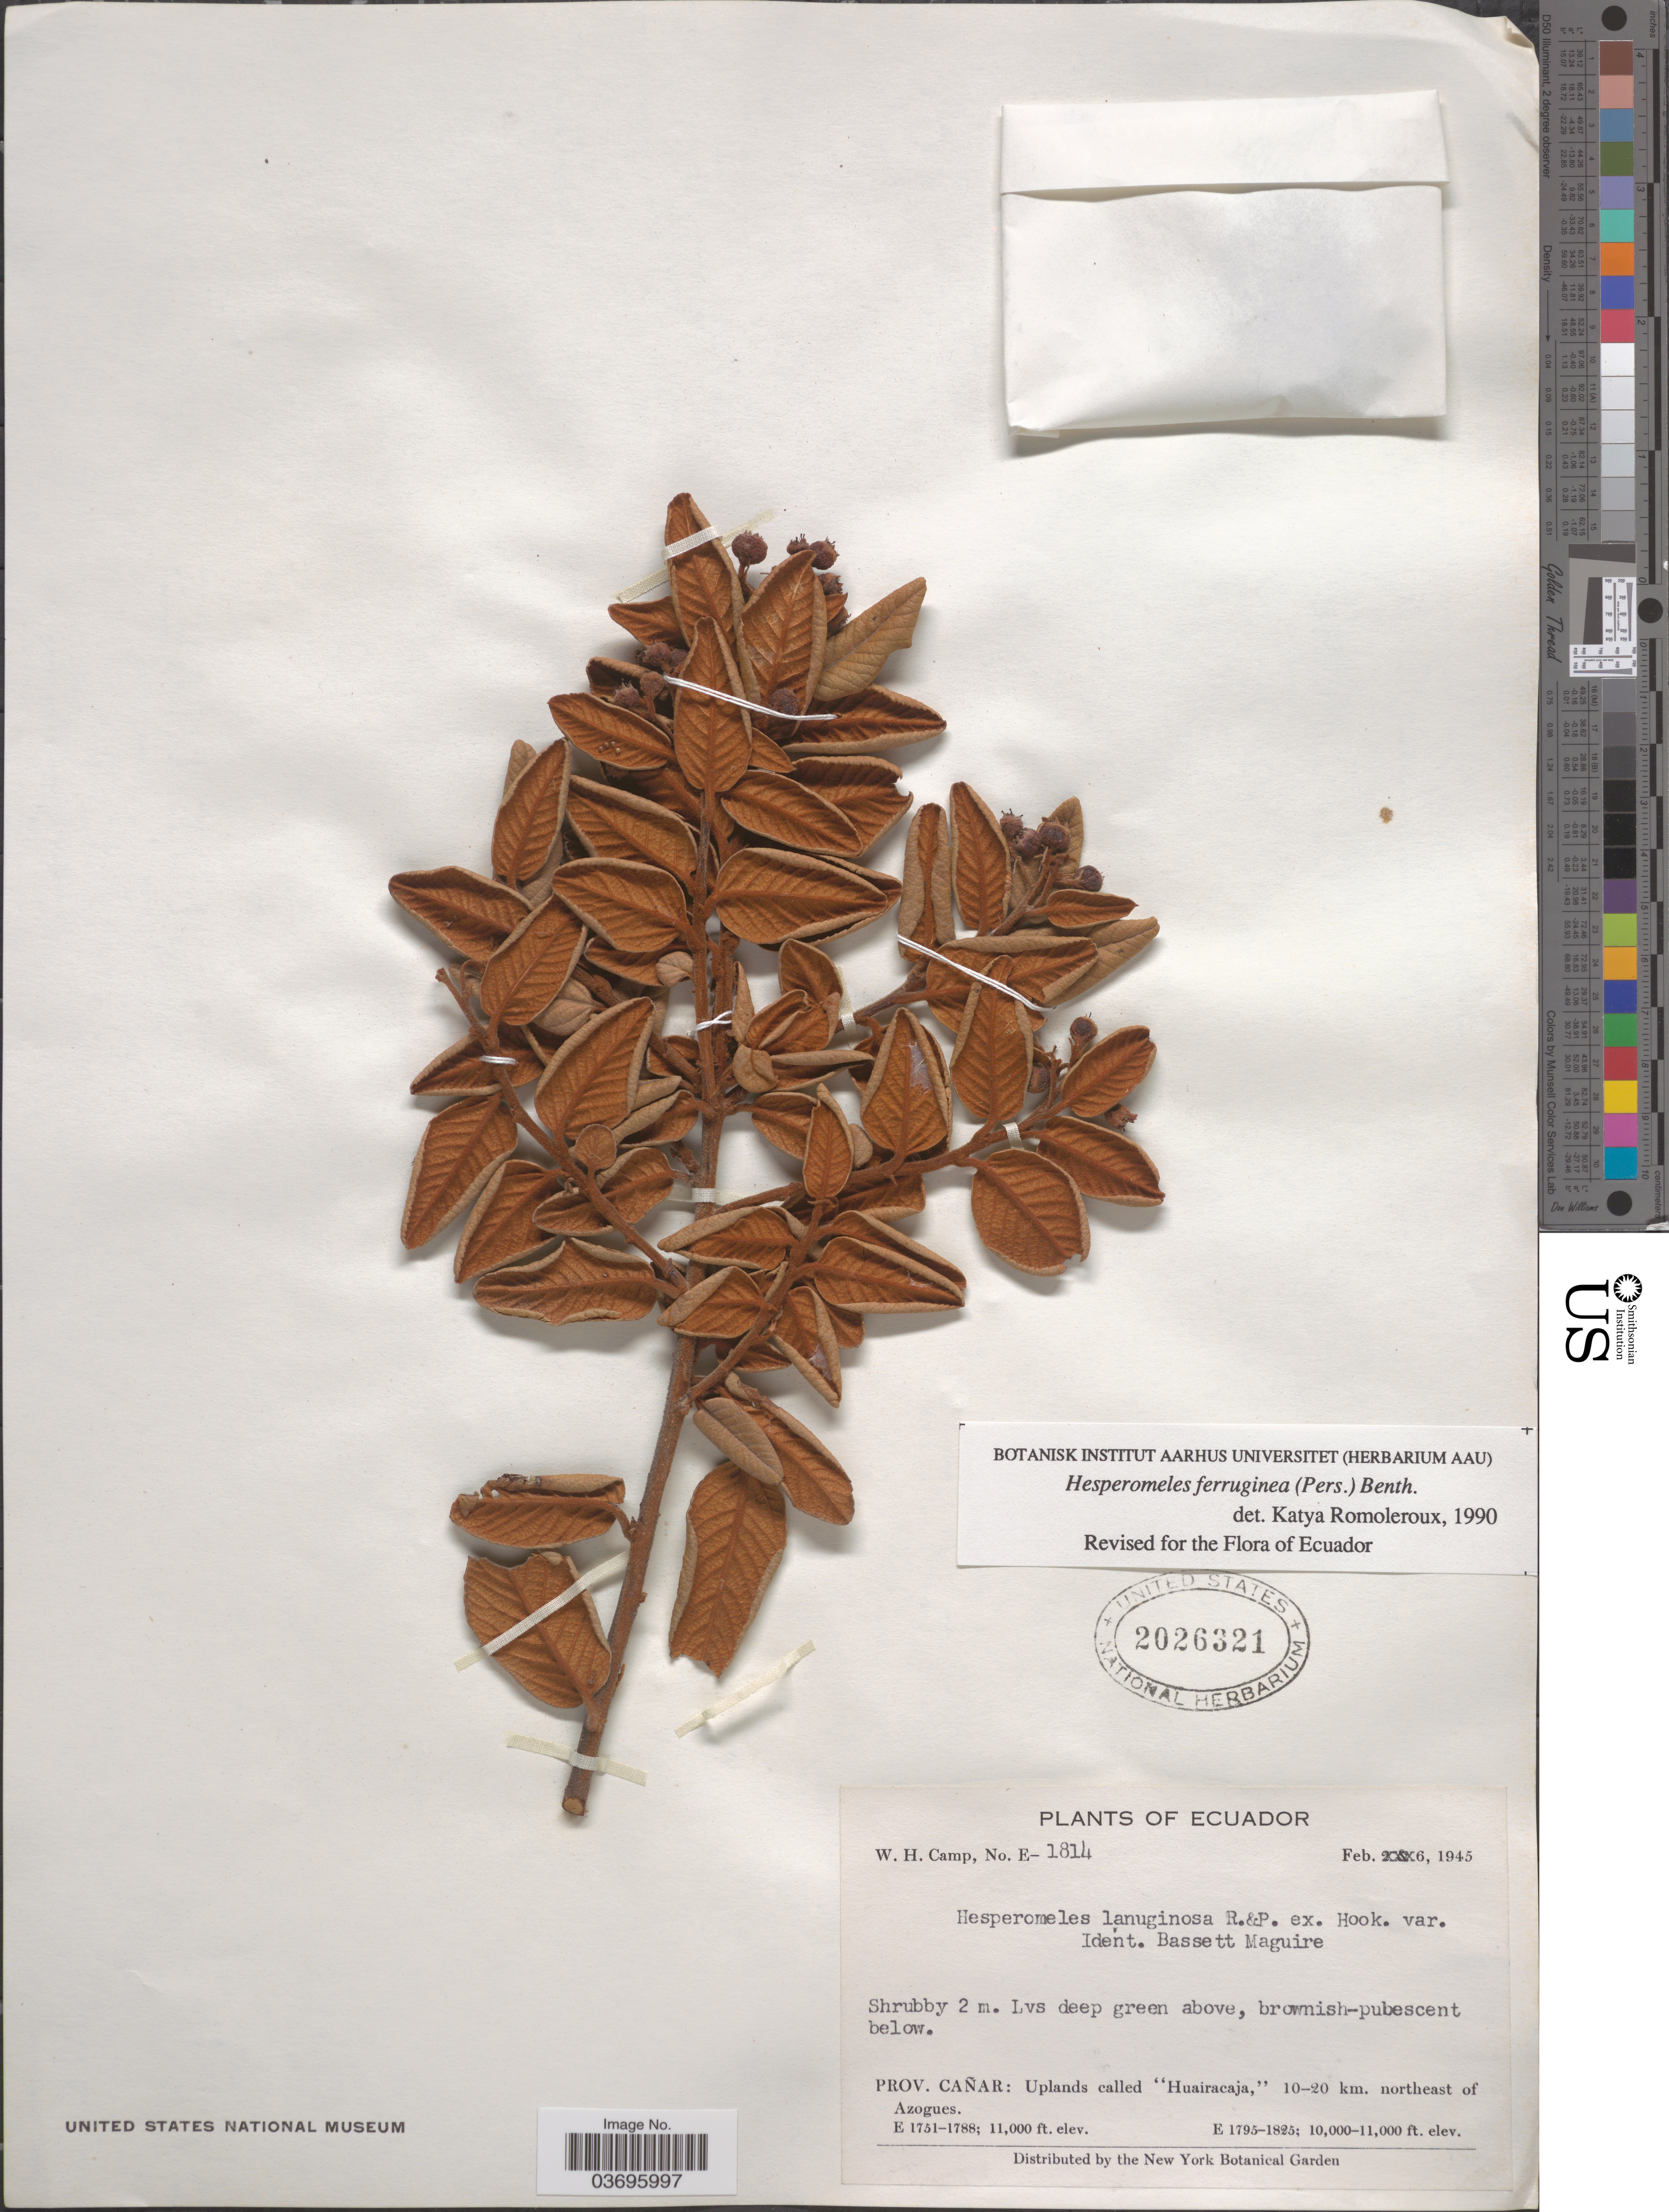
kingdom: Plantae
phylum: Tracheophyta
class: Magnoliopsida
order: Rosales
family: Rosaceae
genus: Hesperomeles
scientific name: Hesperomeles ferruginea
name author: (Juss. ex Pers.) Benth.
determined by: Romoleroux, K.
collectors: W. H. Camp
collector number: E-1814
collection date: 1945-02-06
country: Ecuador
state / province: Cañar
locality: Uplands called "Huairacaja," 10-20 km. northeast of Azogues.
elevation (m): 3048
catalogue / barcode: US 2026321